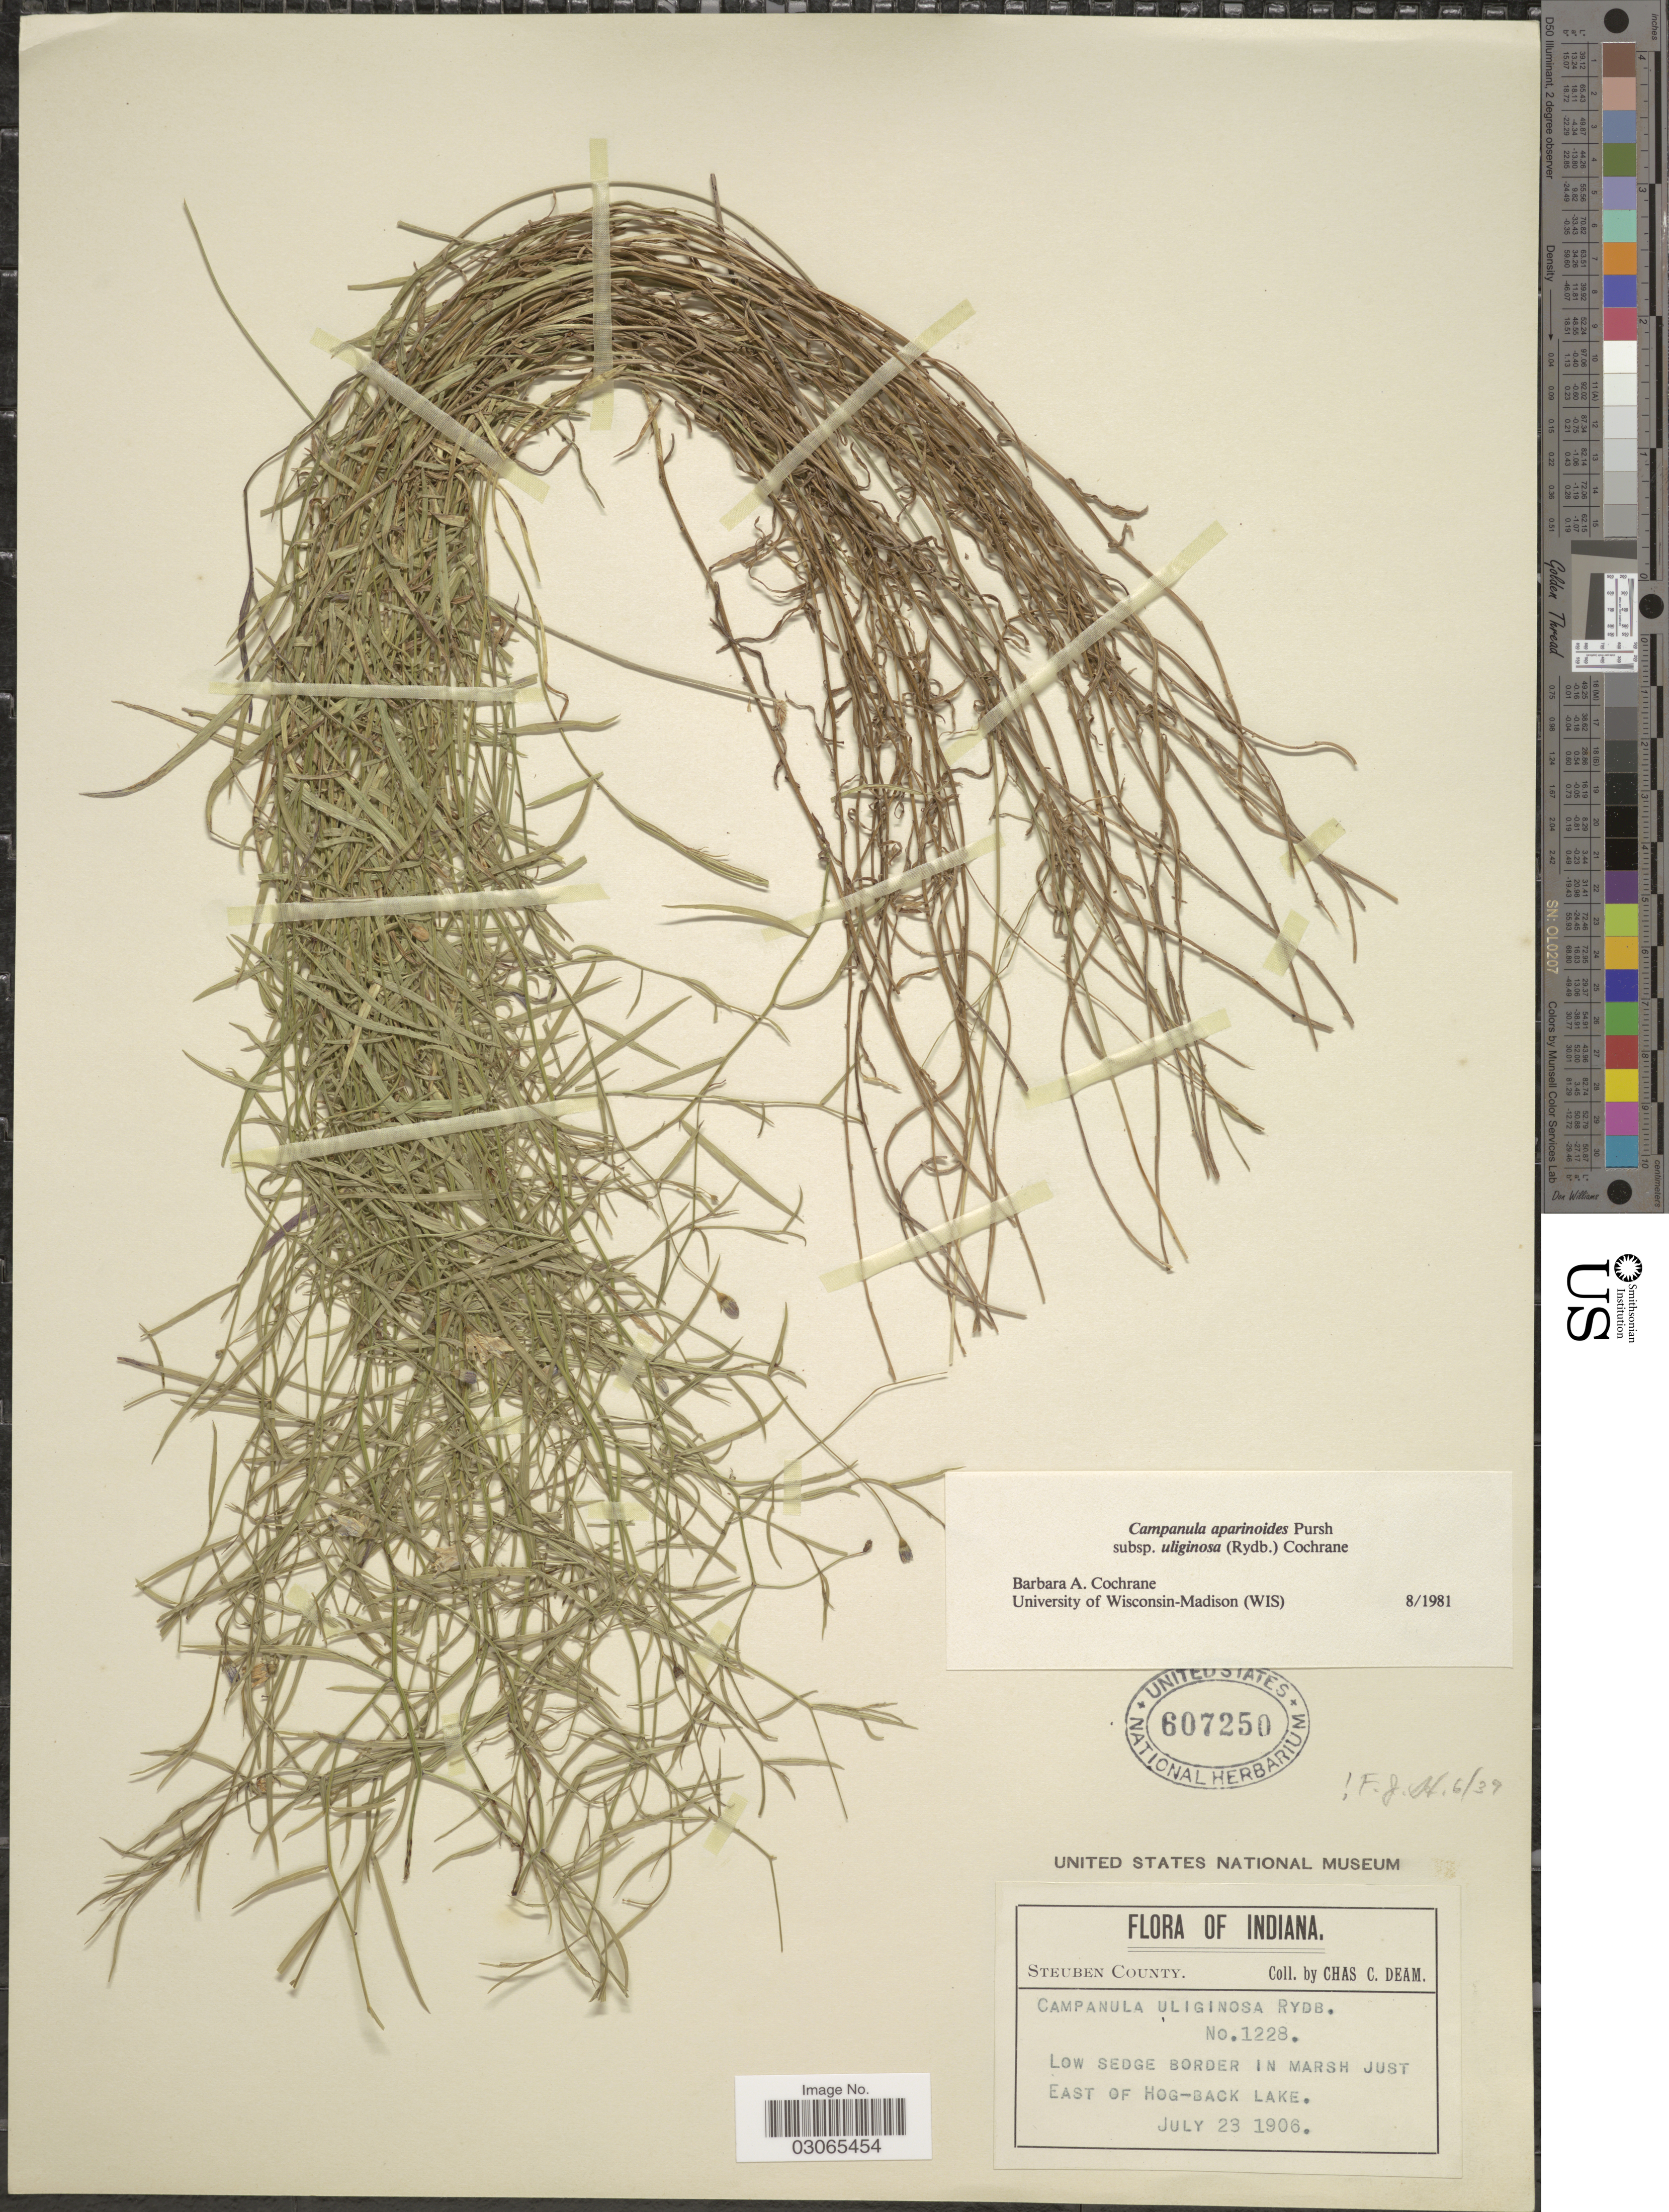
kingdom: Plantae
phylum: Tracheophyta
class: Magnoliopsida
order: Asterales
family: Campanulaceae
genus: Campanula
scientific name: Campanula aparinoides var. uliginosa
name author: (Rydb.) Gleason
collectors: C. C. Deam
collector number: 1228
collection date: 1906-07-23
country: United States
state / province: Indiana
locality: Steuben County. Low sedge border in marsh just East of Hog-back Lake.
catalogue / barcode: US 607250